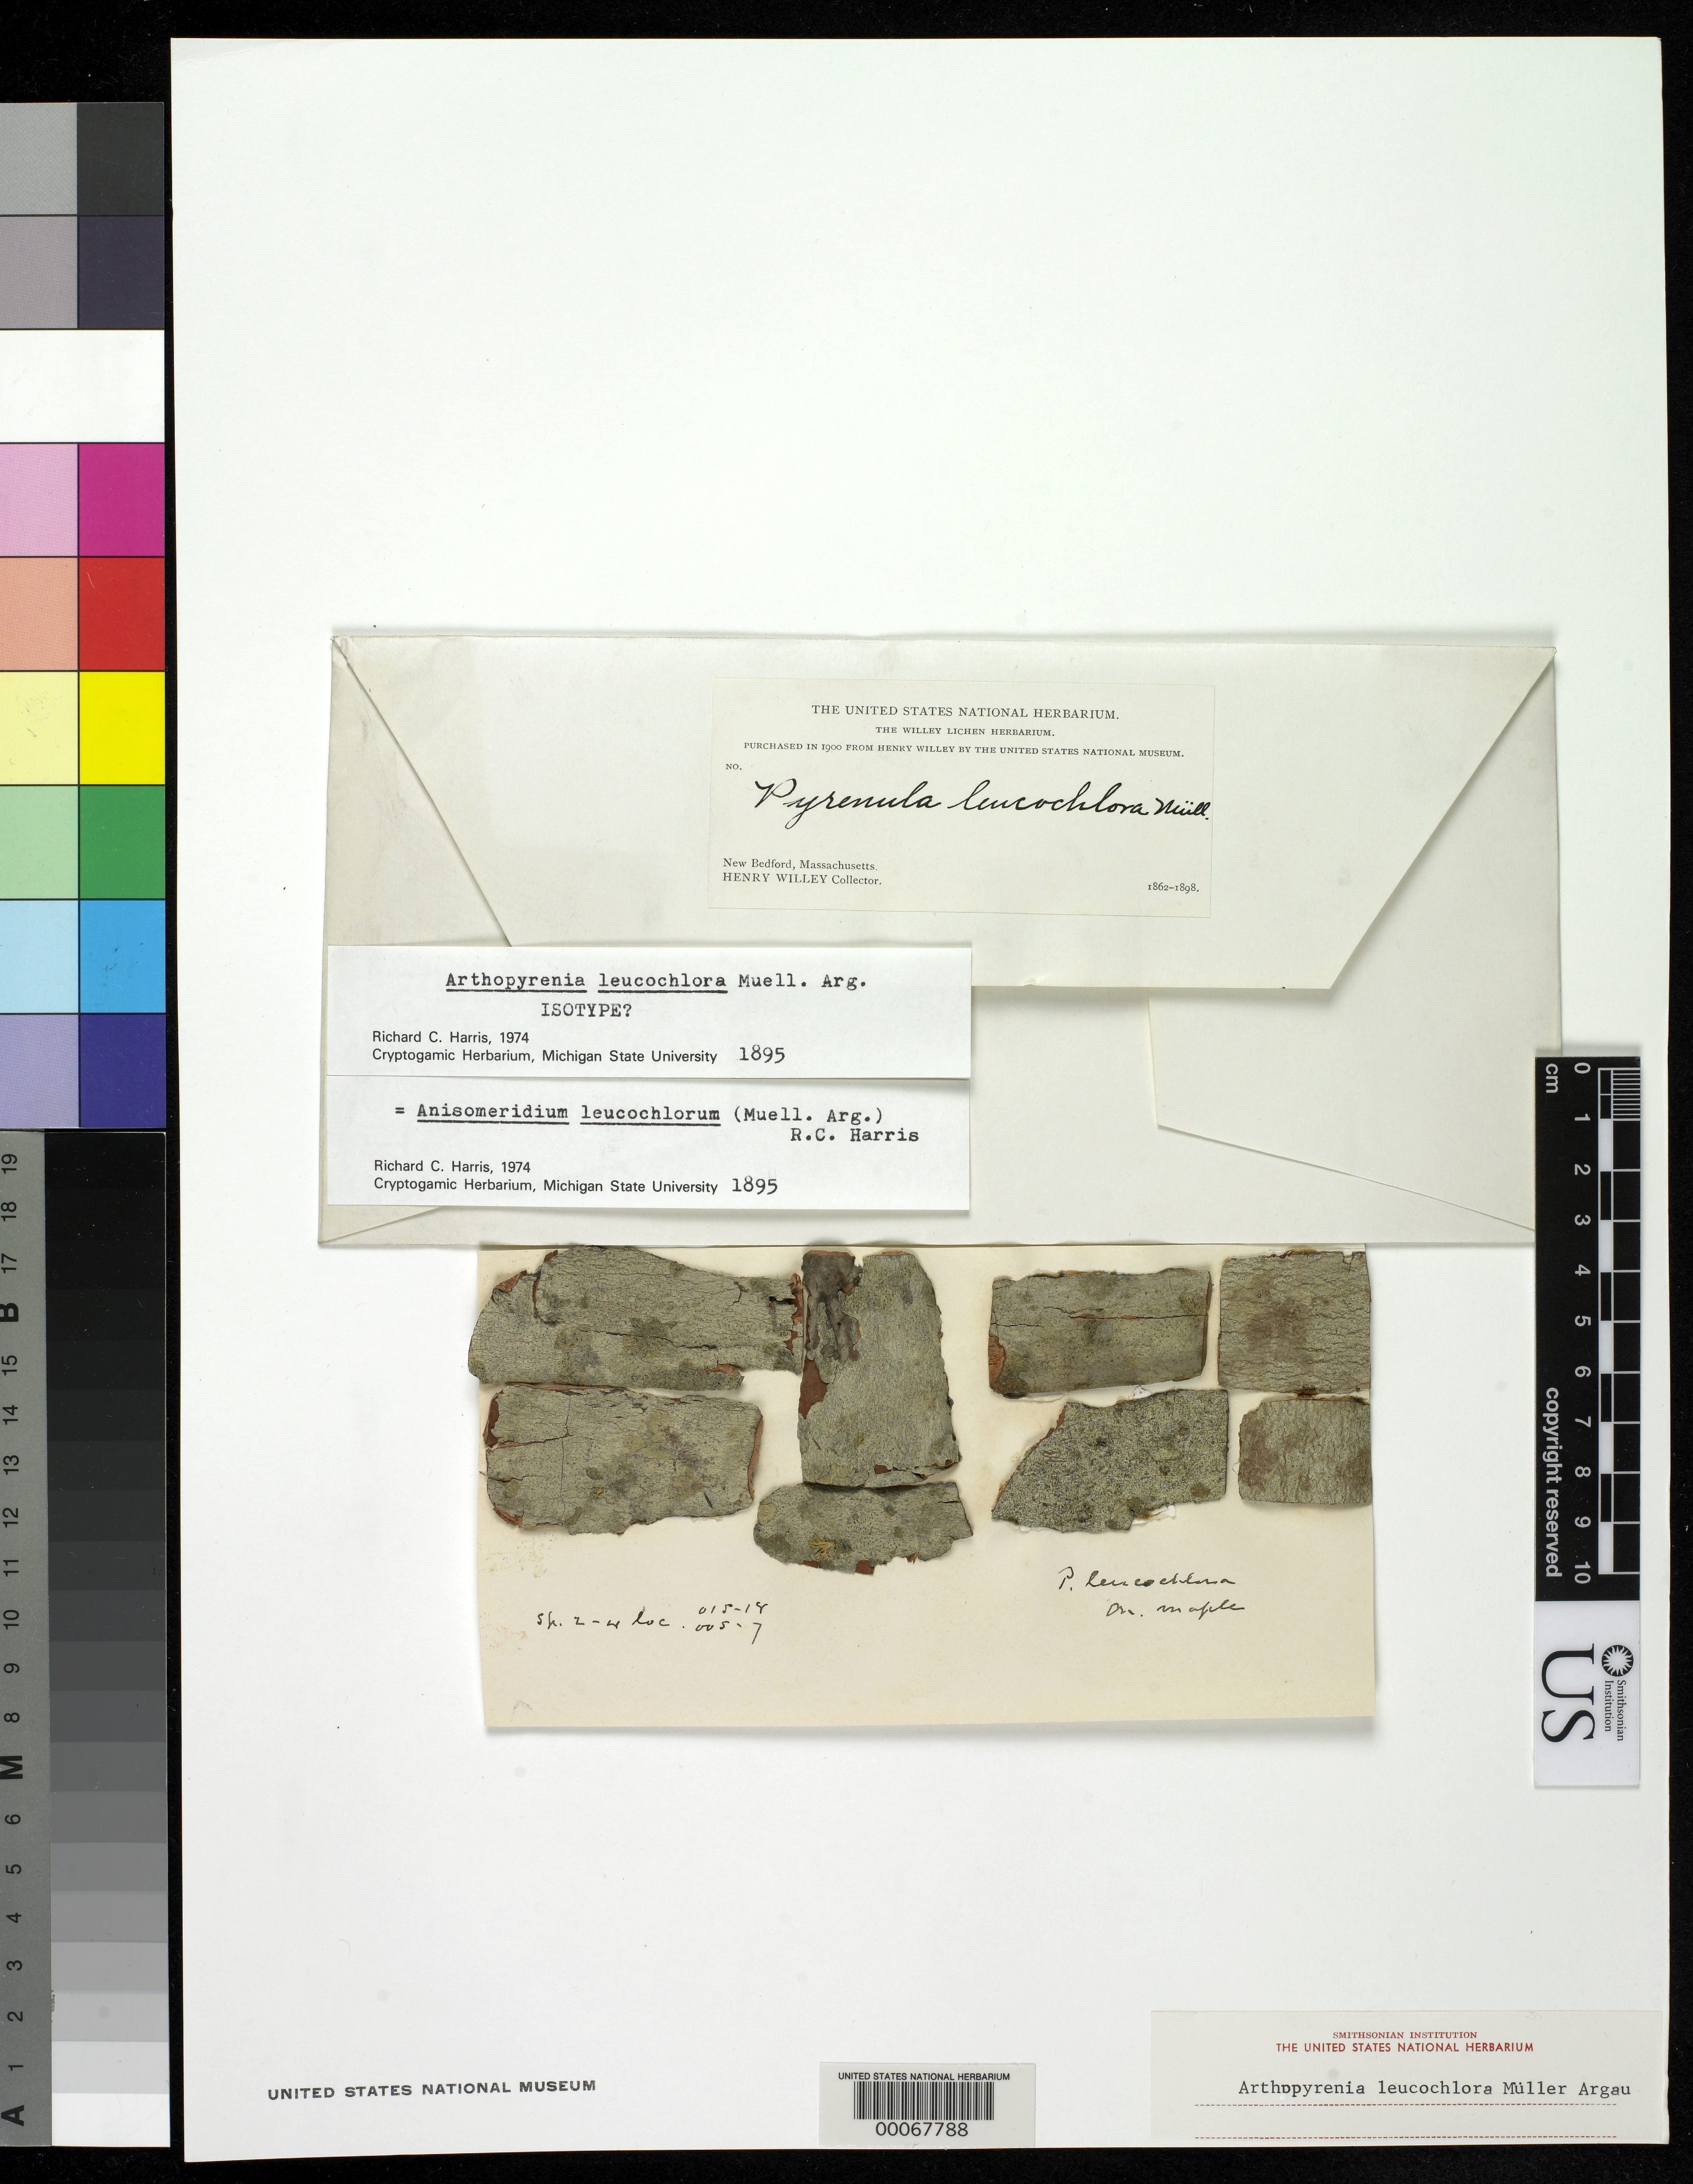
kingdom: Fungi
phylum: Ascomycota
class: Dothideomycetes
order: Pleosporales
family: Arthopyreniaceae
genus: Arthopyrenia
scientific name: Arthopyrenia leucochlora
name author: Müll. Arg.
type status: Isotype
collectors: H. Willey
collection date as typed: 1862 to -- --- 1898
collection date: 1862/1898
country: United States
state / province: Massachusetts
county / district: Bristol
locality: New Bedford.